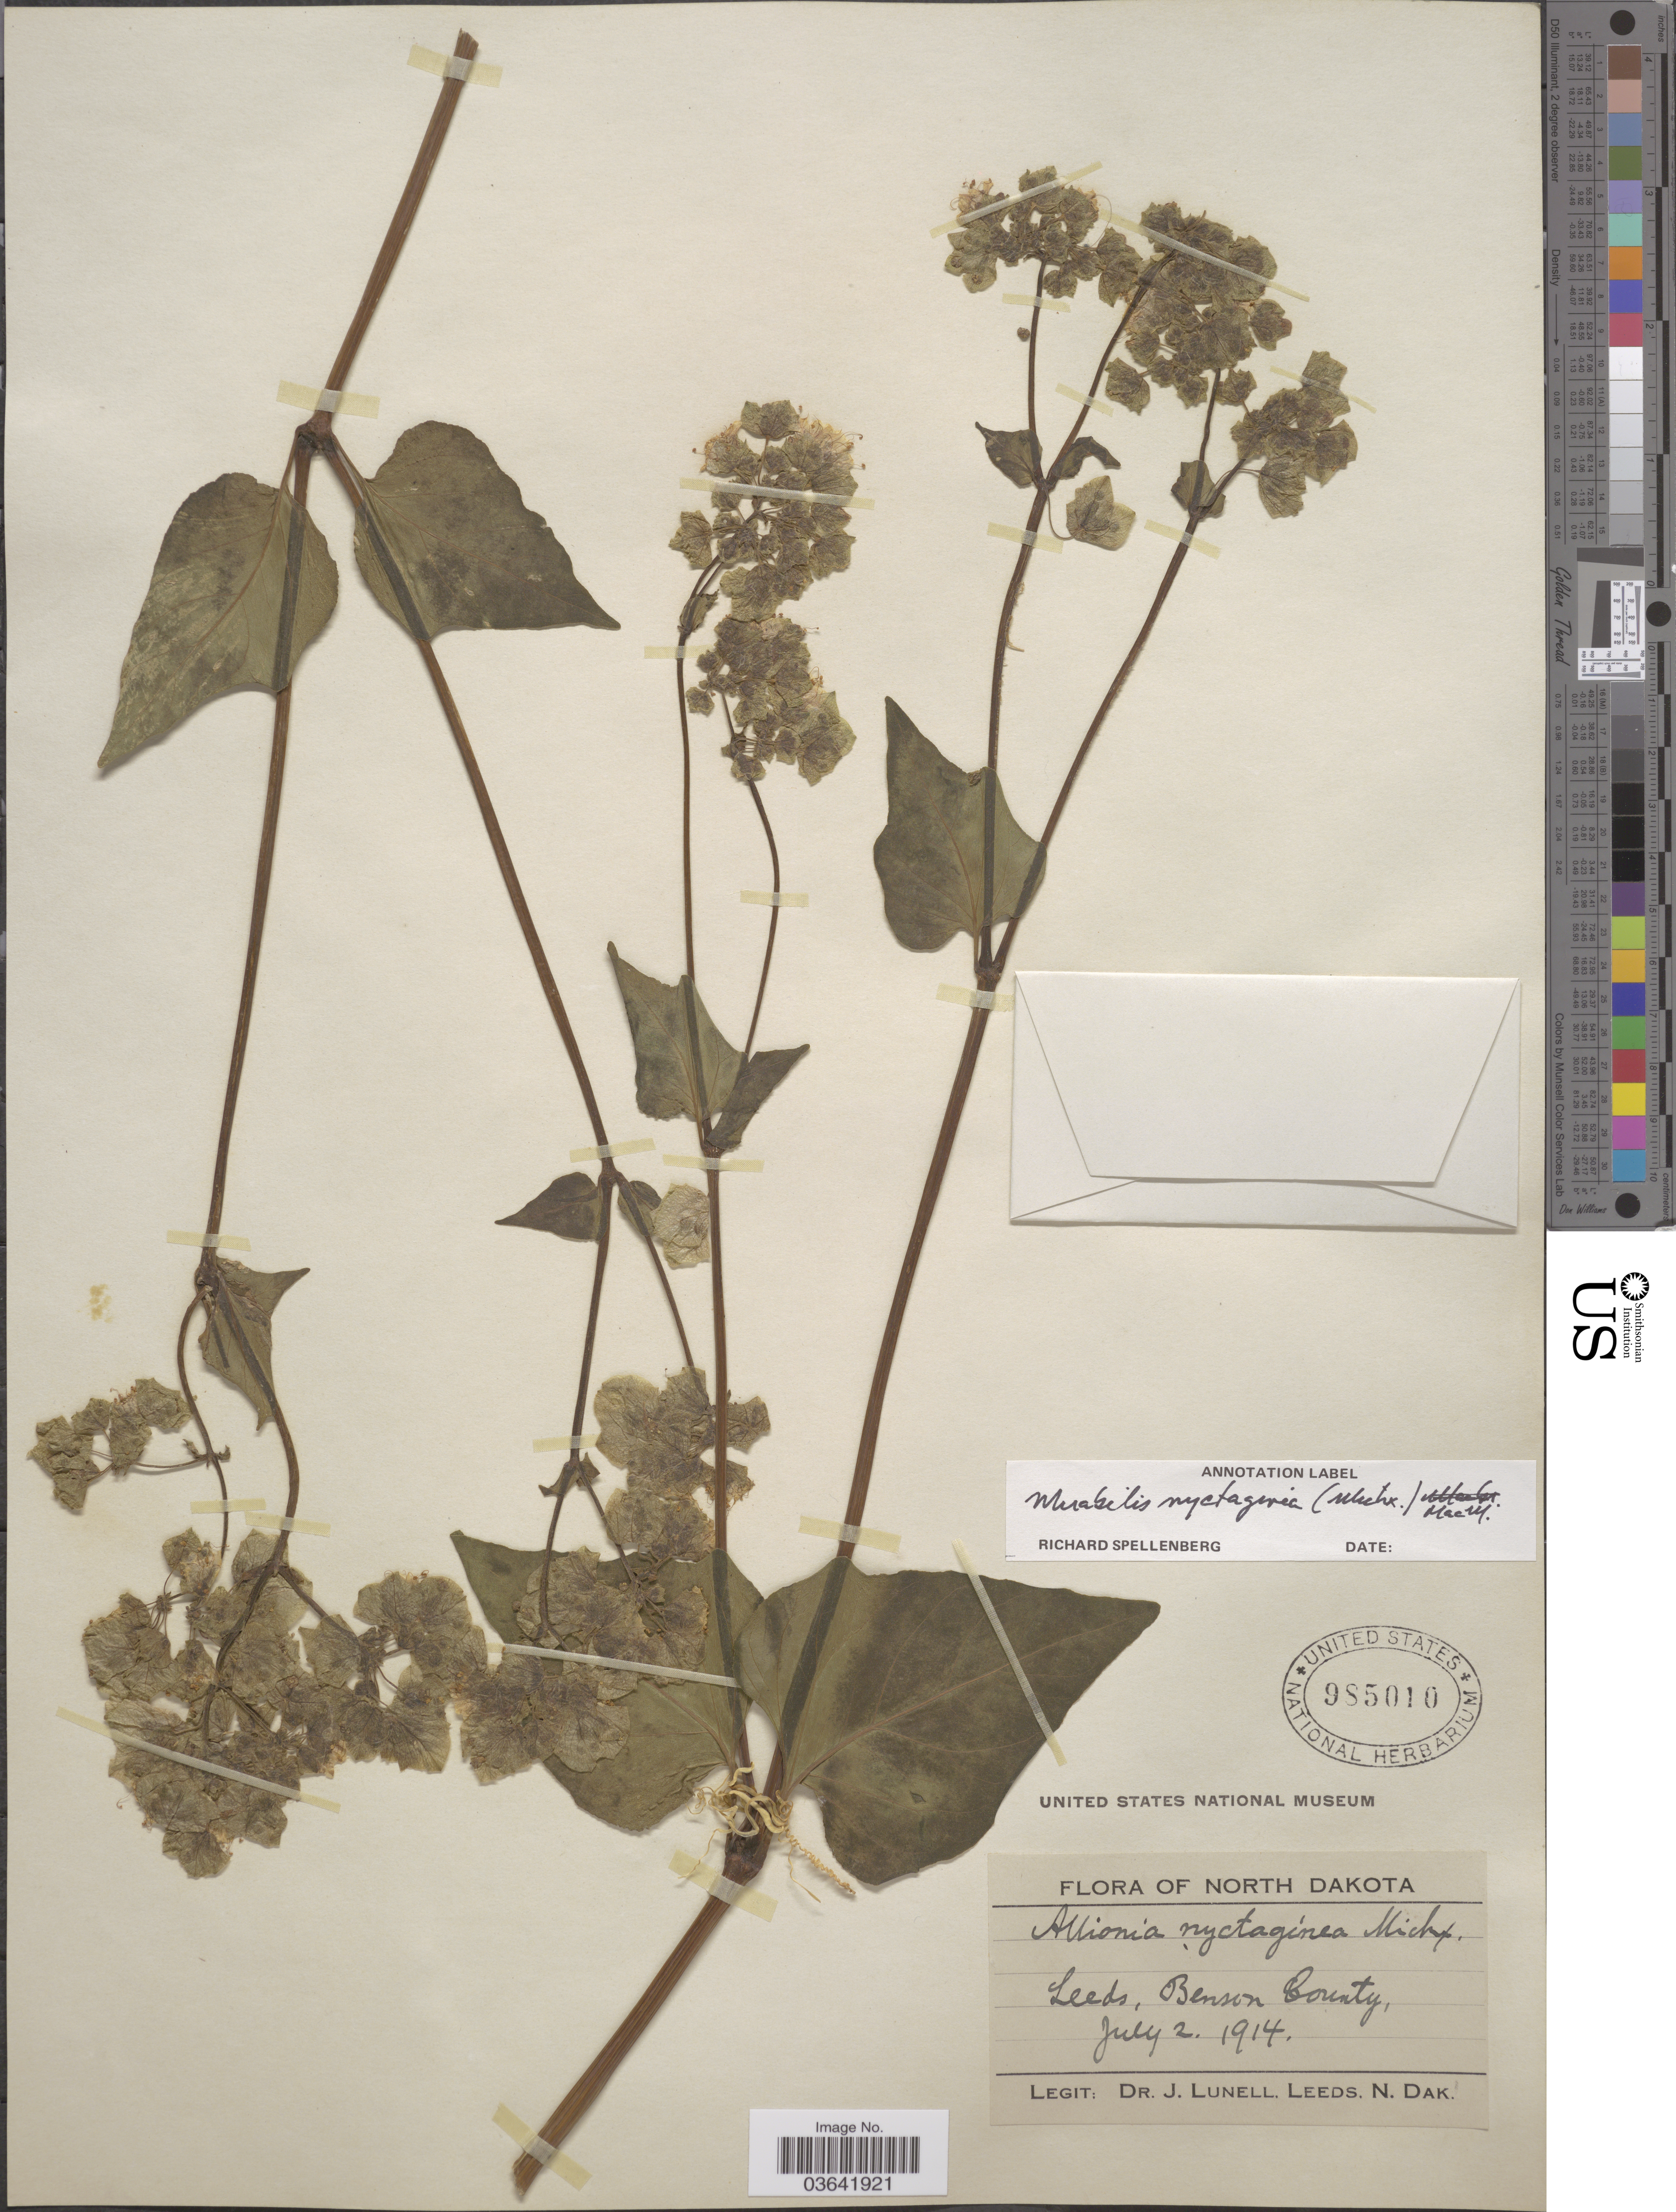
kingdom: Plantae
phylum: Tracheophyta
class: Magnoliopsida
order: Caryophyllales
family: Nyctaginaceae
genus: Mirabilis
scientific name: Mirabilis nyctaginea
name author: (Michx.) MacMill.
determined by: Spellenberg, R.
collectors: J. Lunell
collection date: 1914-07-02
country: United States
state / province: North Dakota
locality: Leeds, Benson County.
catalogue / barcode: US 985010